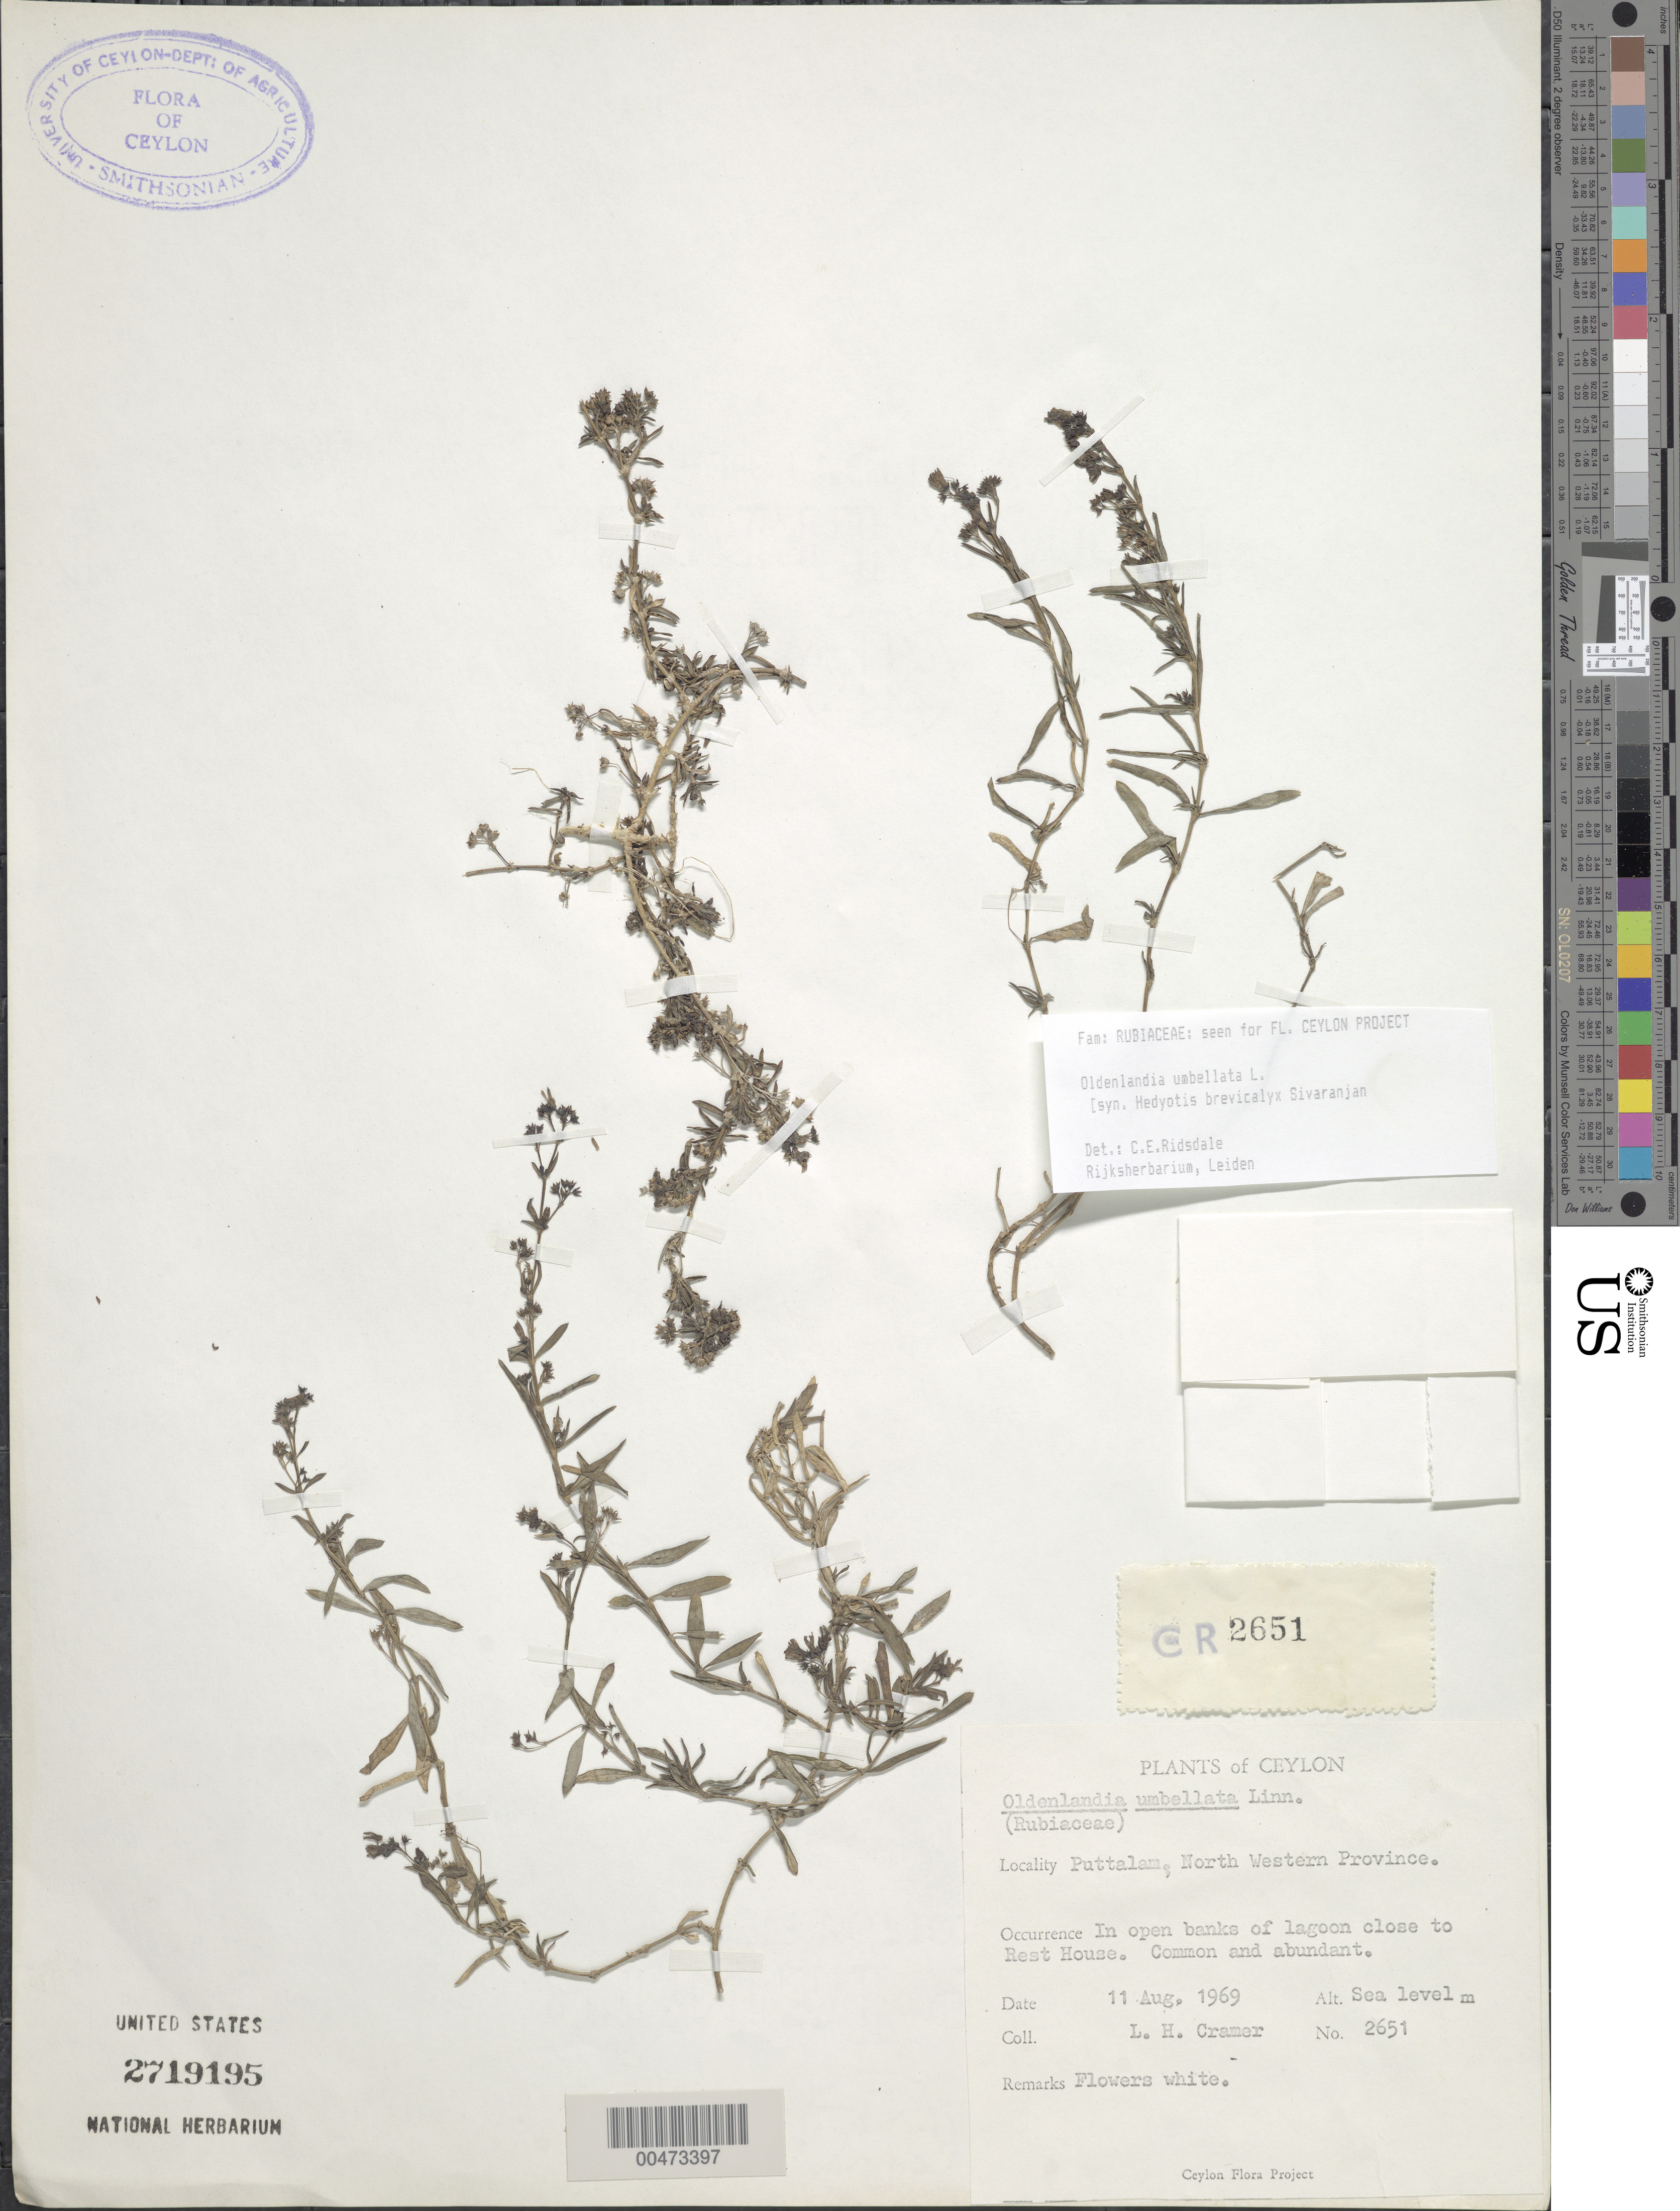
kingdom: Plantae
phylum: Tracheophyta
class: Magnoliopsida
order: Gentianales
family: Rubiaceae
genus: Oldenlandia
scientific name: Oldenlandia umbellata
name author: L.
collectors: L. H. Cramer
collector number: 2651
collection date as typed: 11 Aug 1969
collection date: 1969-08-11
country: Sri Lanka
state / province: North Western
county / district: Puttalam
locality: Puttalam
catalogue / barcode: US 2719195